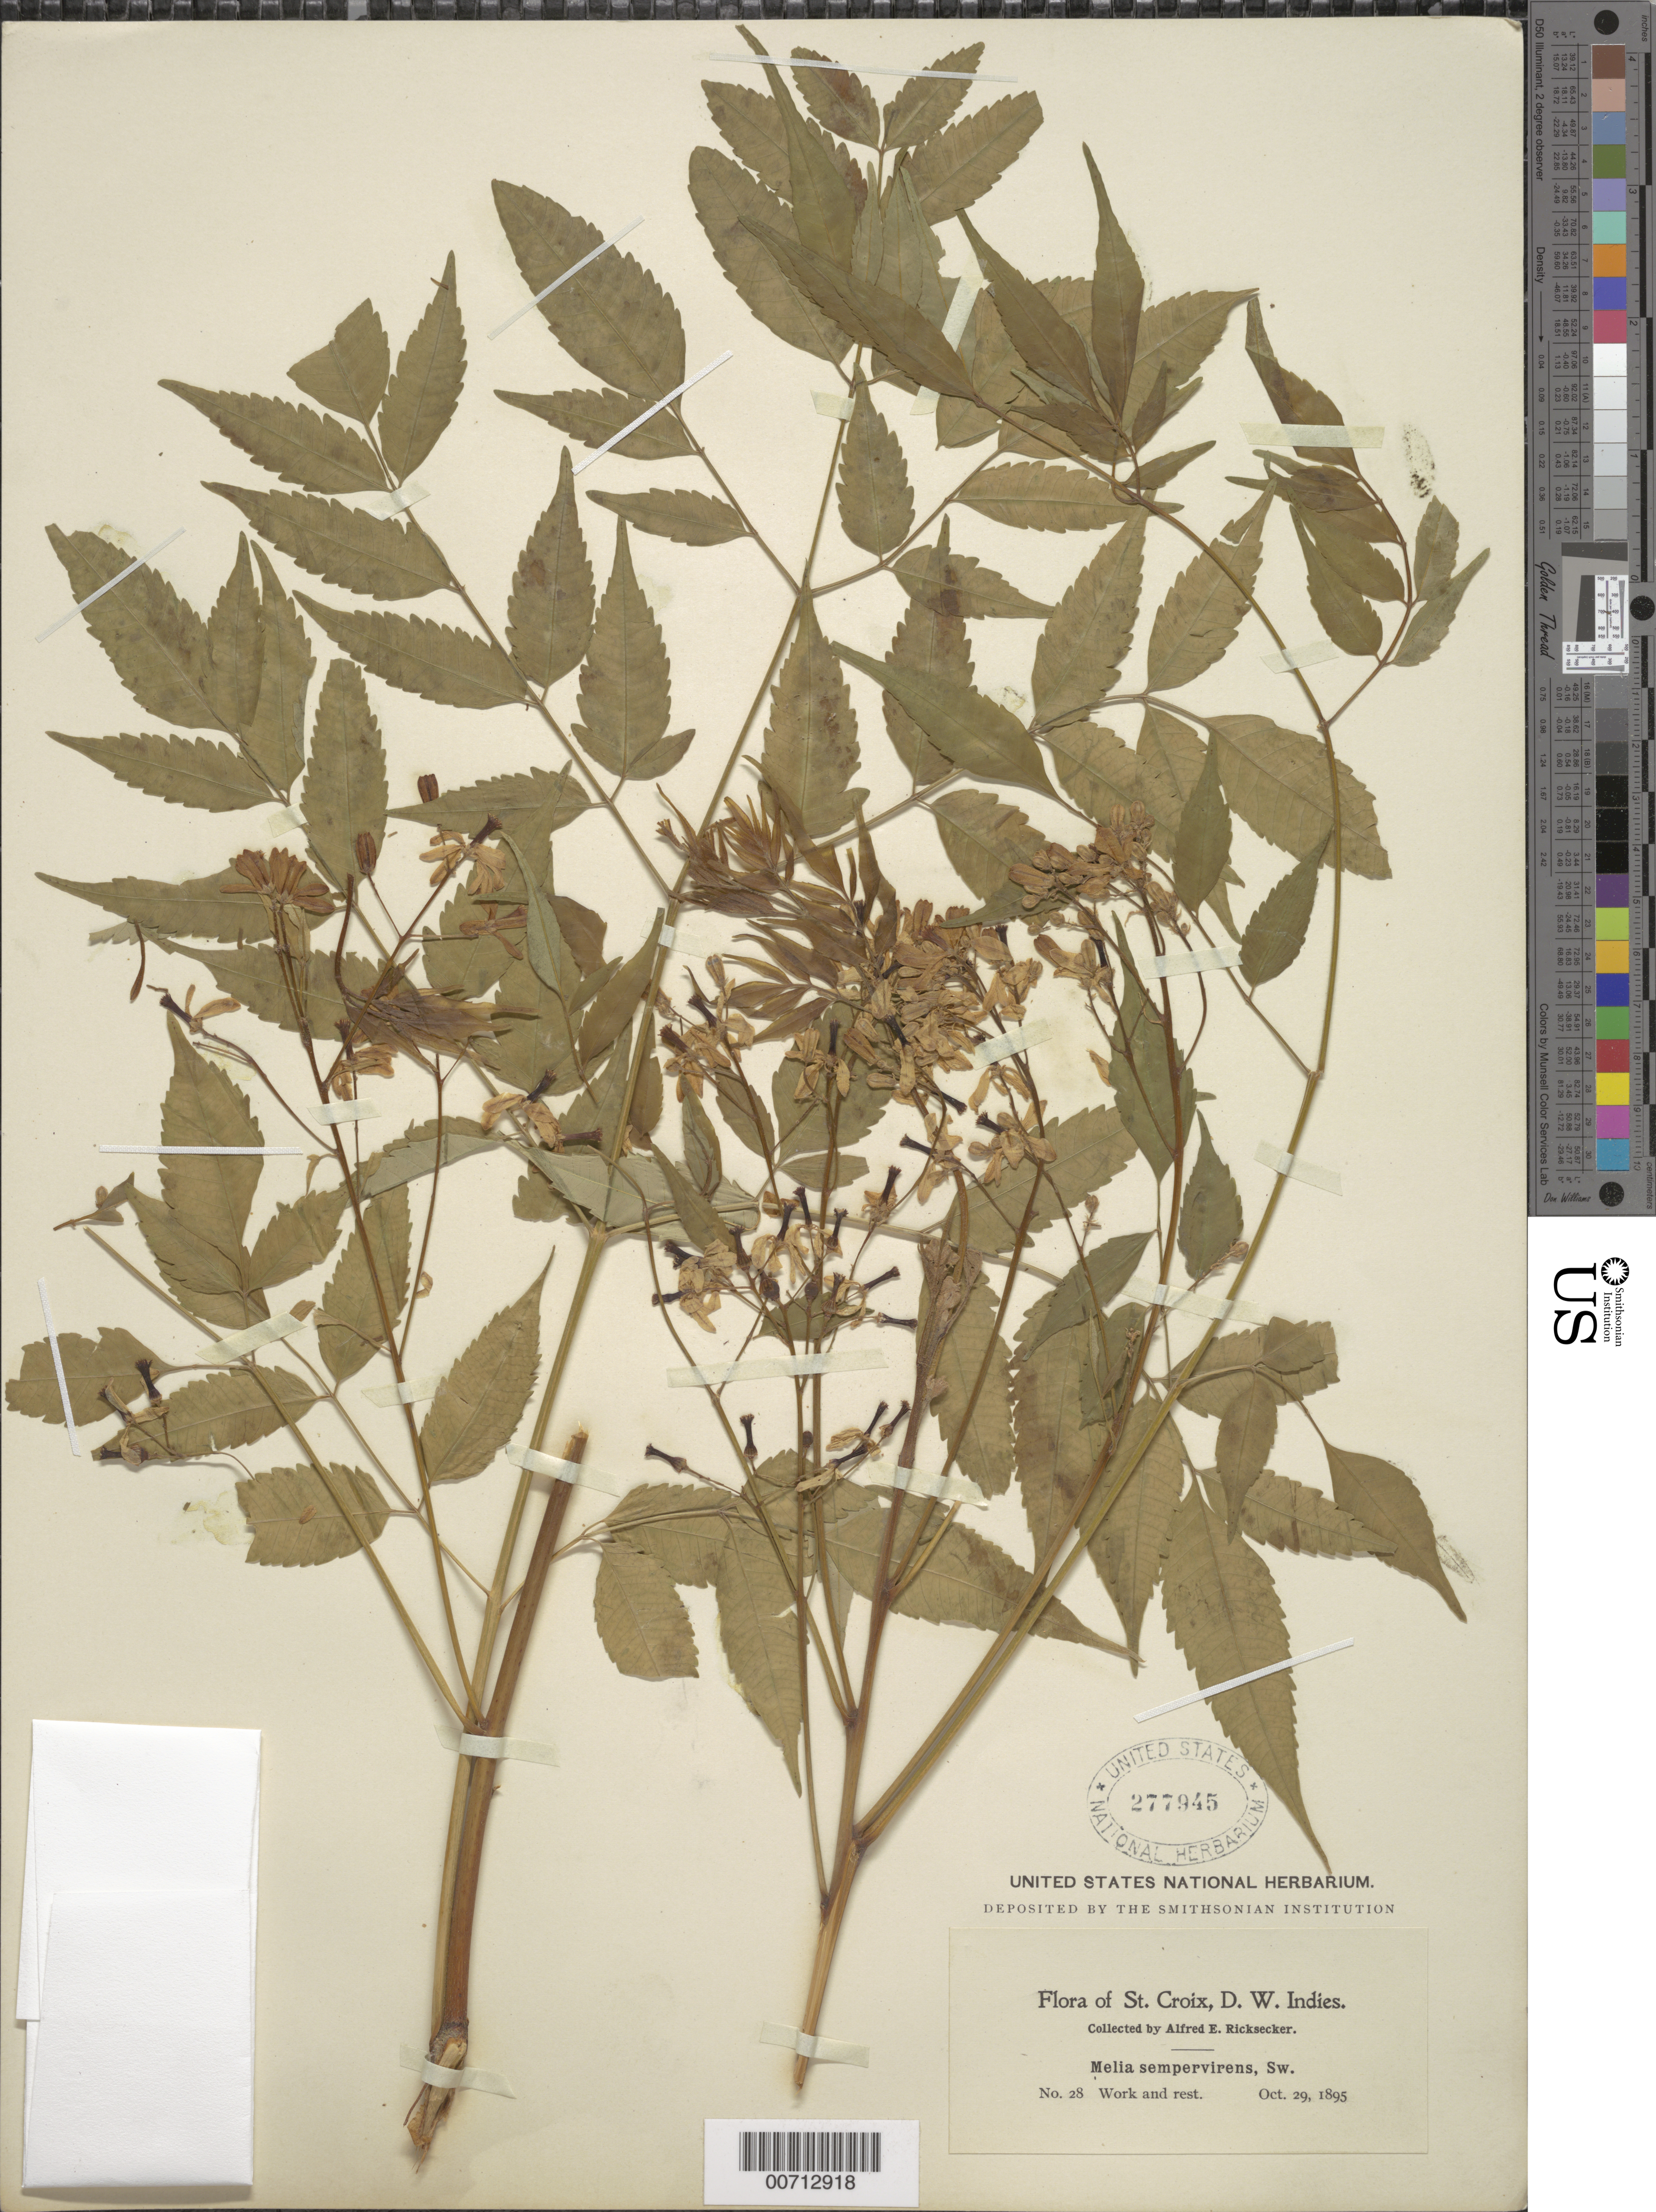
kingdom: Plantae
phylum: Tracheophyta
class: Magnoliopsida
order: Sapindales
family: Meliaceae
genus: Melia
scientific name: Melia sempervirens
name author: Sw.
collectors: A. E. Ricksecker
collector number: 28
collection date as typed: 29 Oct 1895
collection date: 1895-10-29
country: U.S. Virgin Islands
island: St. Croix Island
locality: Work and rest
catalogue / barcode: US 277945